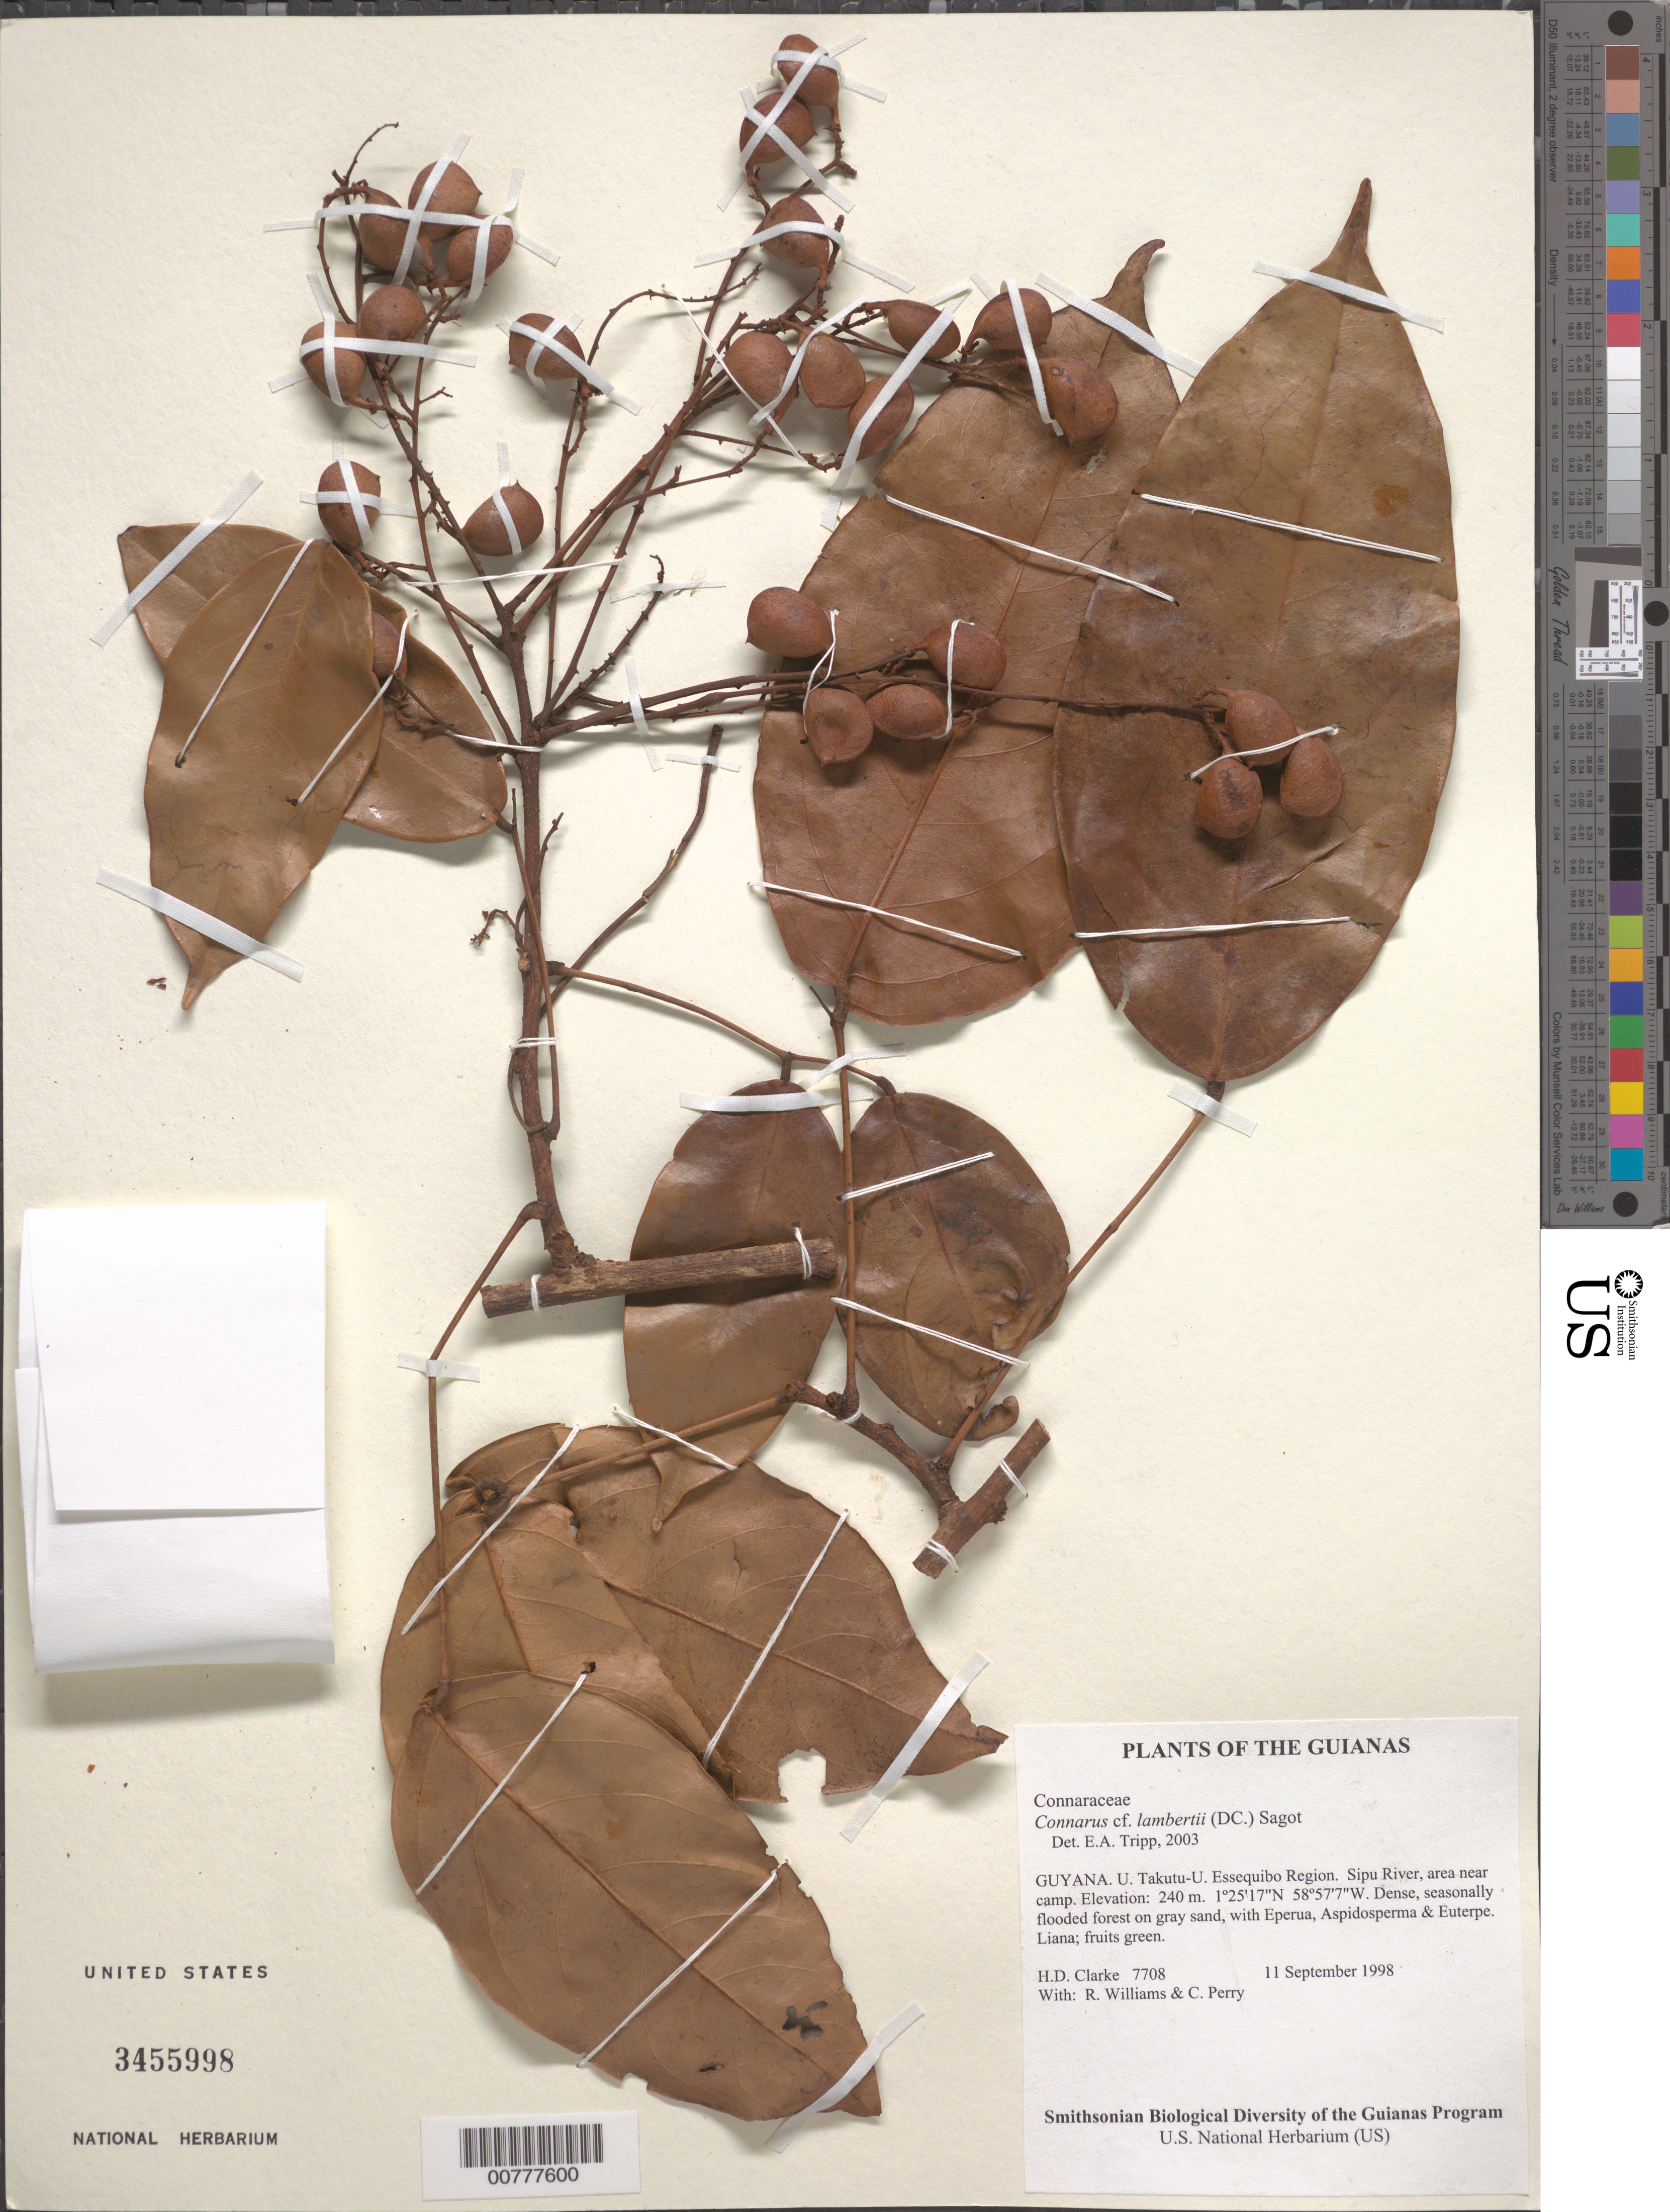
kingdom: Plantae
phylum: Tracheophyta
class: Magnoliopsida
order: Oxalidales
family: Connaraceae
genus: Connarus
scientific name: Connarus lambertii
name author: (DC.) Sagot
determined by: Tripp, Erin A.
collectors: H. D. Clarke, R. Williams & C. Perry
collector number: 7708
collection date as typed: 11 September 1998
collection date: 1998-09-11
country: Guyana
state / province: U. Takutu-U. Essequibo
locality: Sipu River, area near camp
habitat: Dense, seasonally flooded forest on gray sand, with Eperua, Aspidosperma & Euterpe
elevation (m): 240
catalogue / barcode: US 3455998